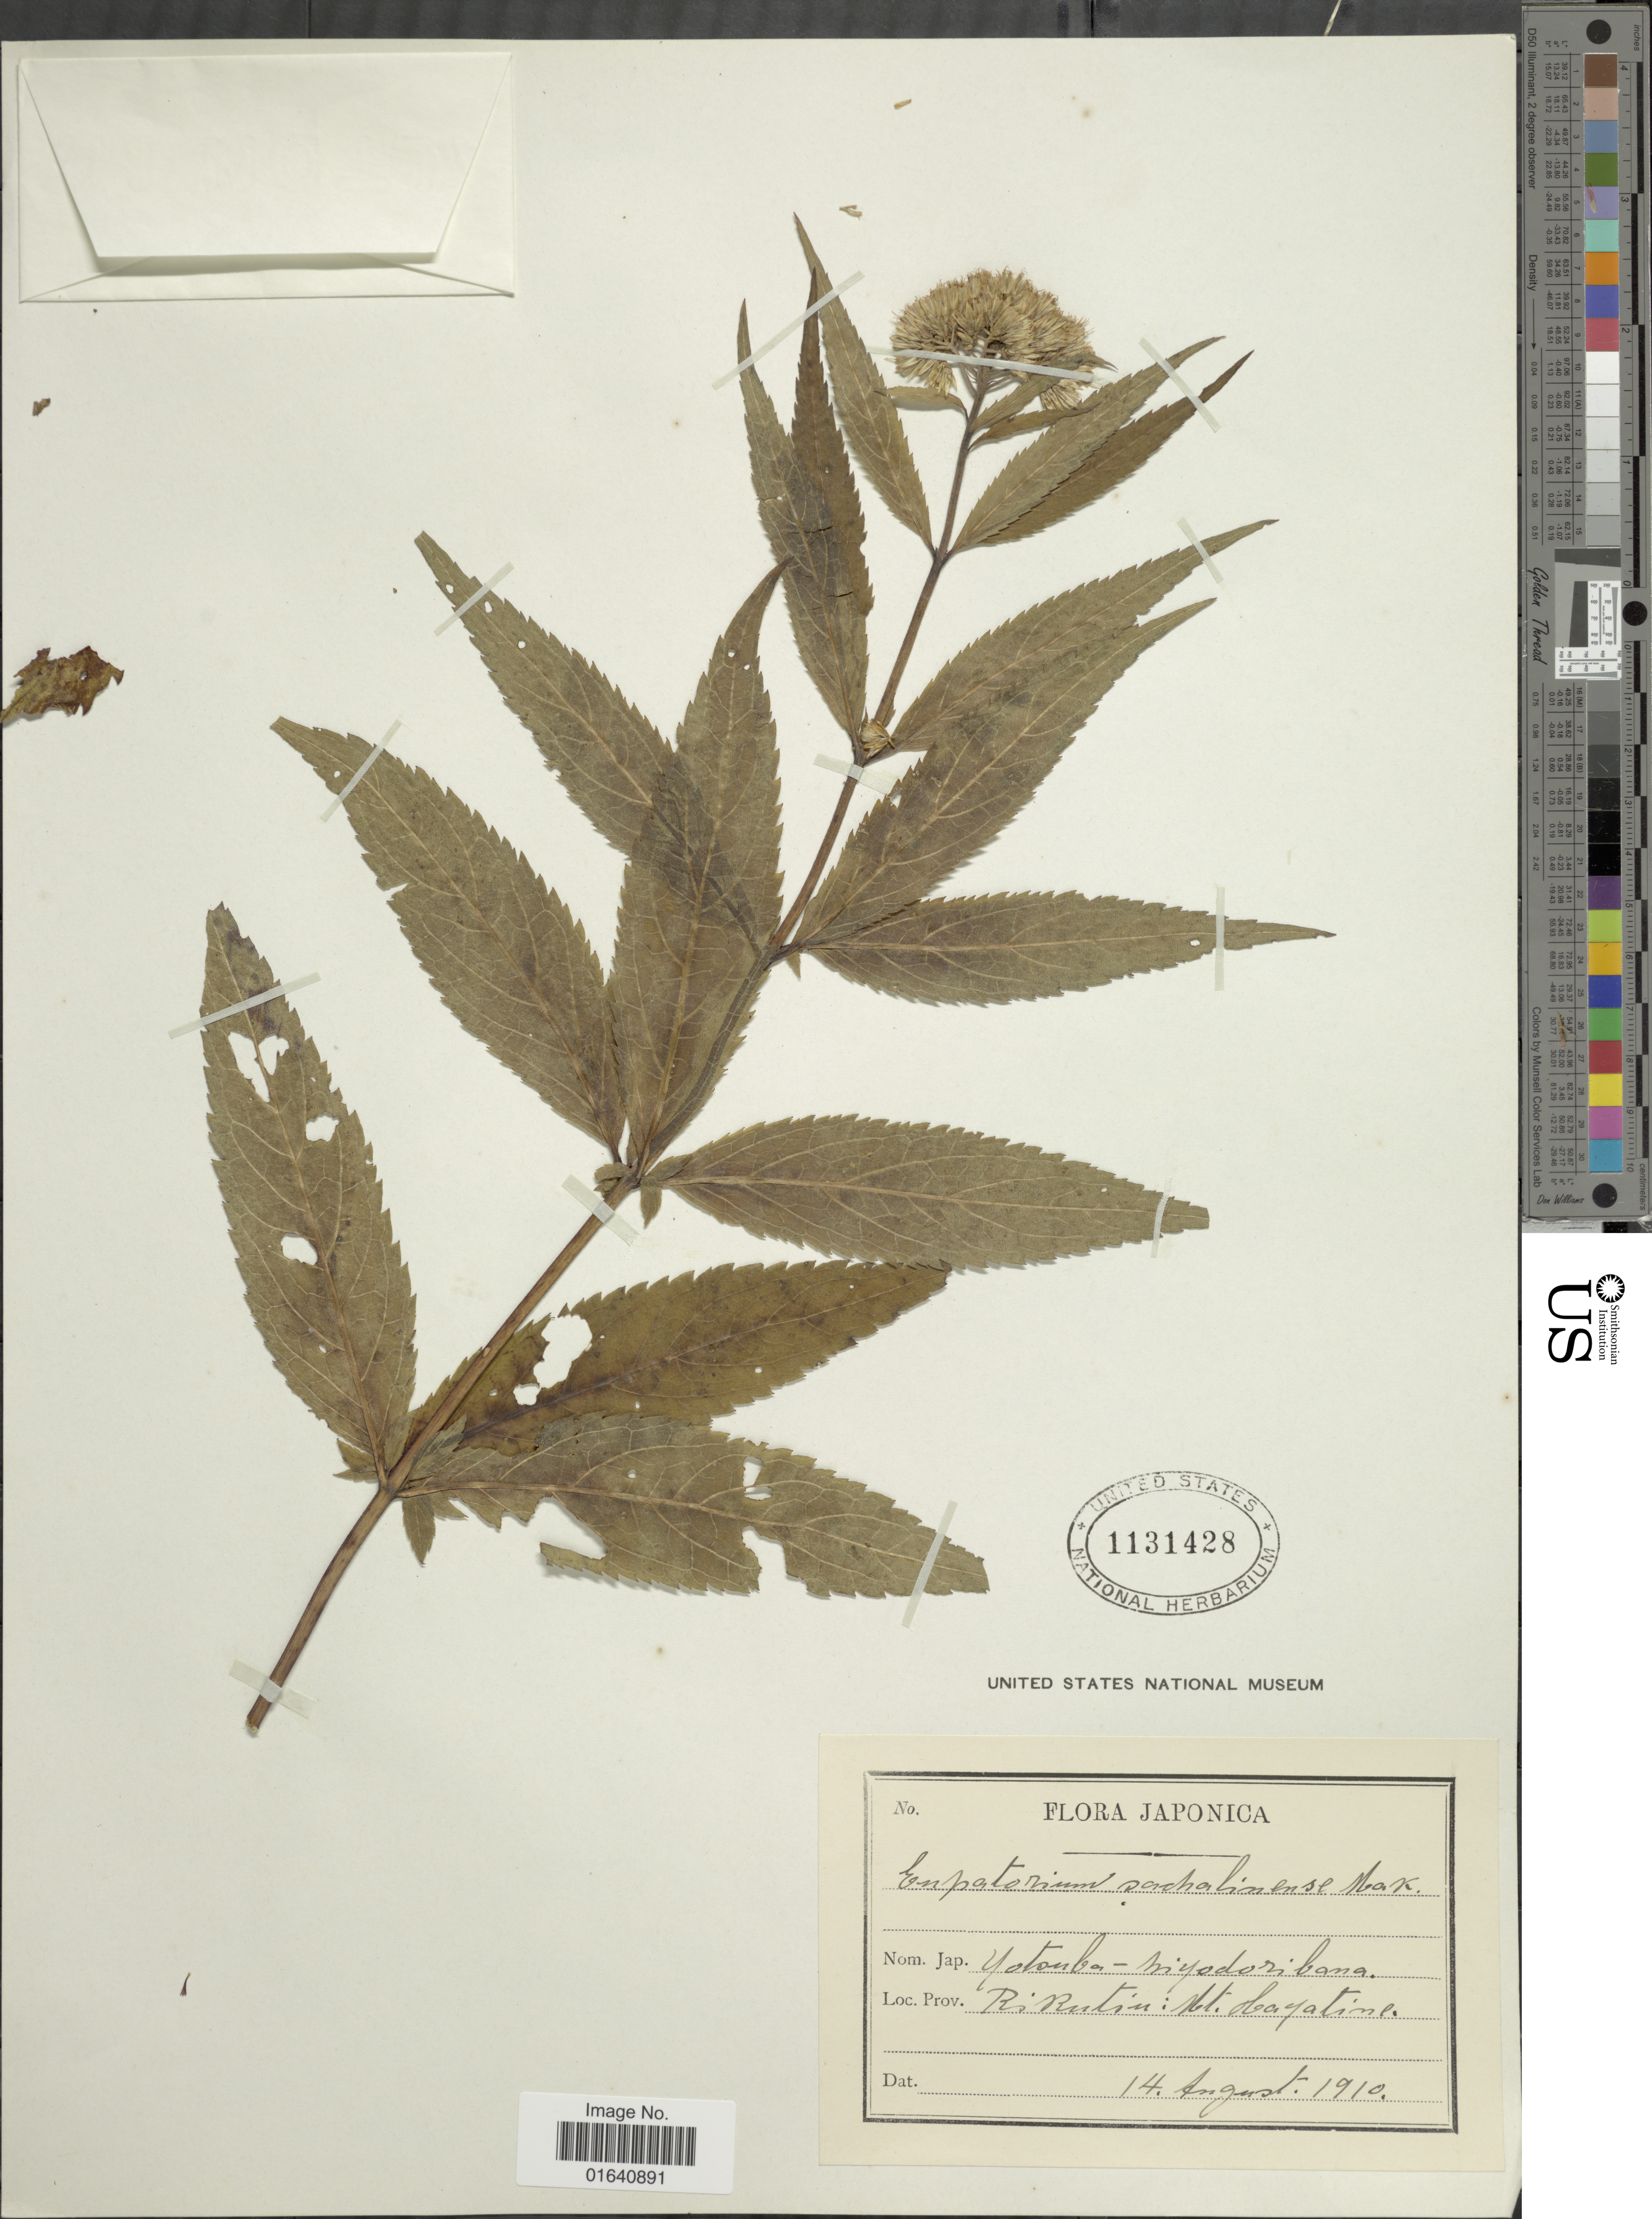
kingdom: Plantae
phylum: Tracheophyta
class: Magnoliopsida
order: Asterales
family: Asteraceae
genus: Eupatorium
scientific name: Eupatorium sachalinense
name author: (F. Schmidt) Makino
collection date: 1910-08-14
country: Japan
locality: Mt. Hayachine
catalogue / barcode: US 1131428